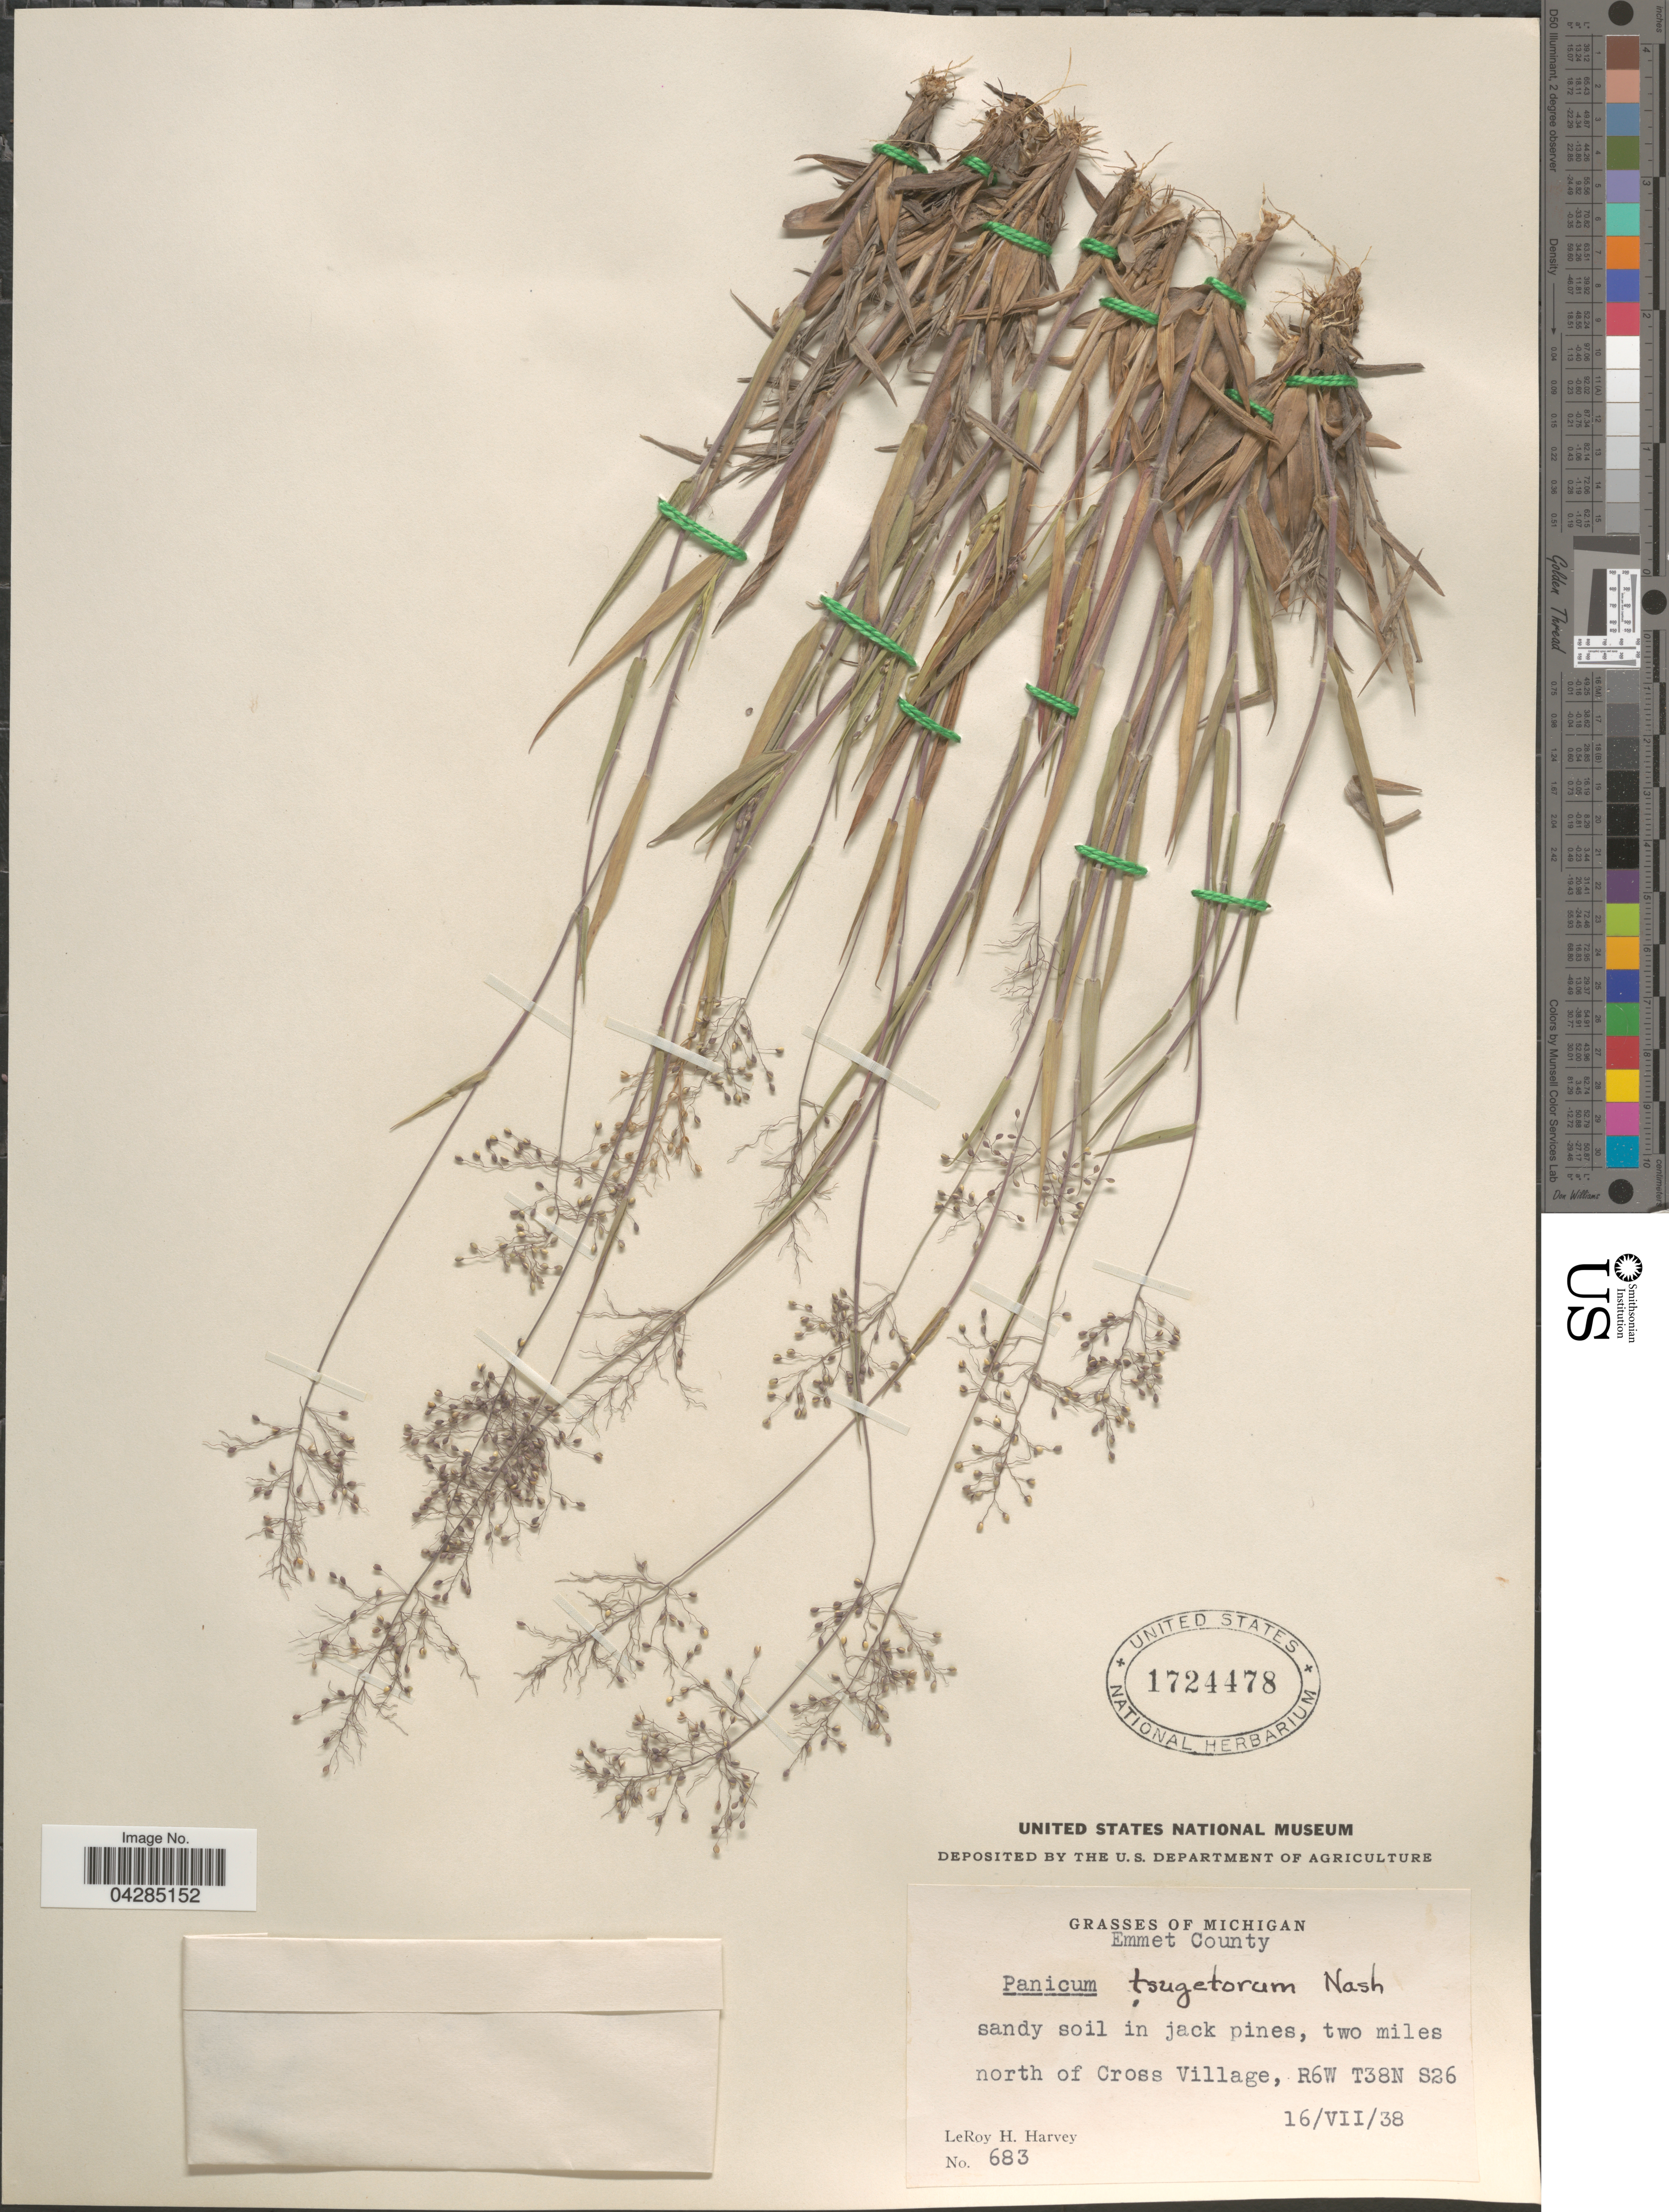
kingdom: Plantae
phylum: Tracheophyta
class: Liliopsida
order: Poales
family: Poaceae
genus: Dichanthelium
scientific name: Dichanthelium portoricense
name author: (Desv. ex Ham.) B.F. Hansen & Wunderlin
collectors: L. H. Harvey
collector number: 683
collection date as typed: Transcribed d/m/y: 16/7/38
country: United States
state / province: Michigan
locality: Emmet County. Sandy soil in jack pines, two miles north of Cross Village, R6W, T38N S26.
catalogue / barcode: US 1724478